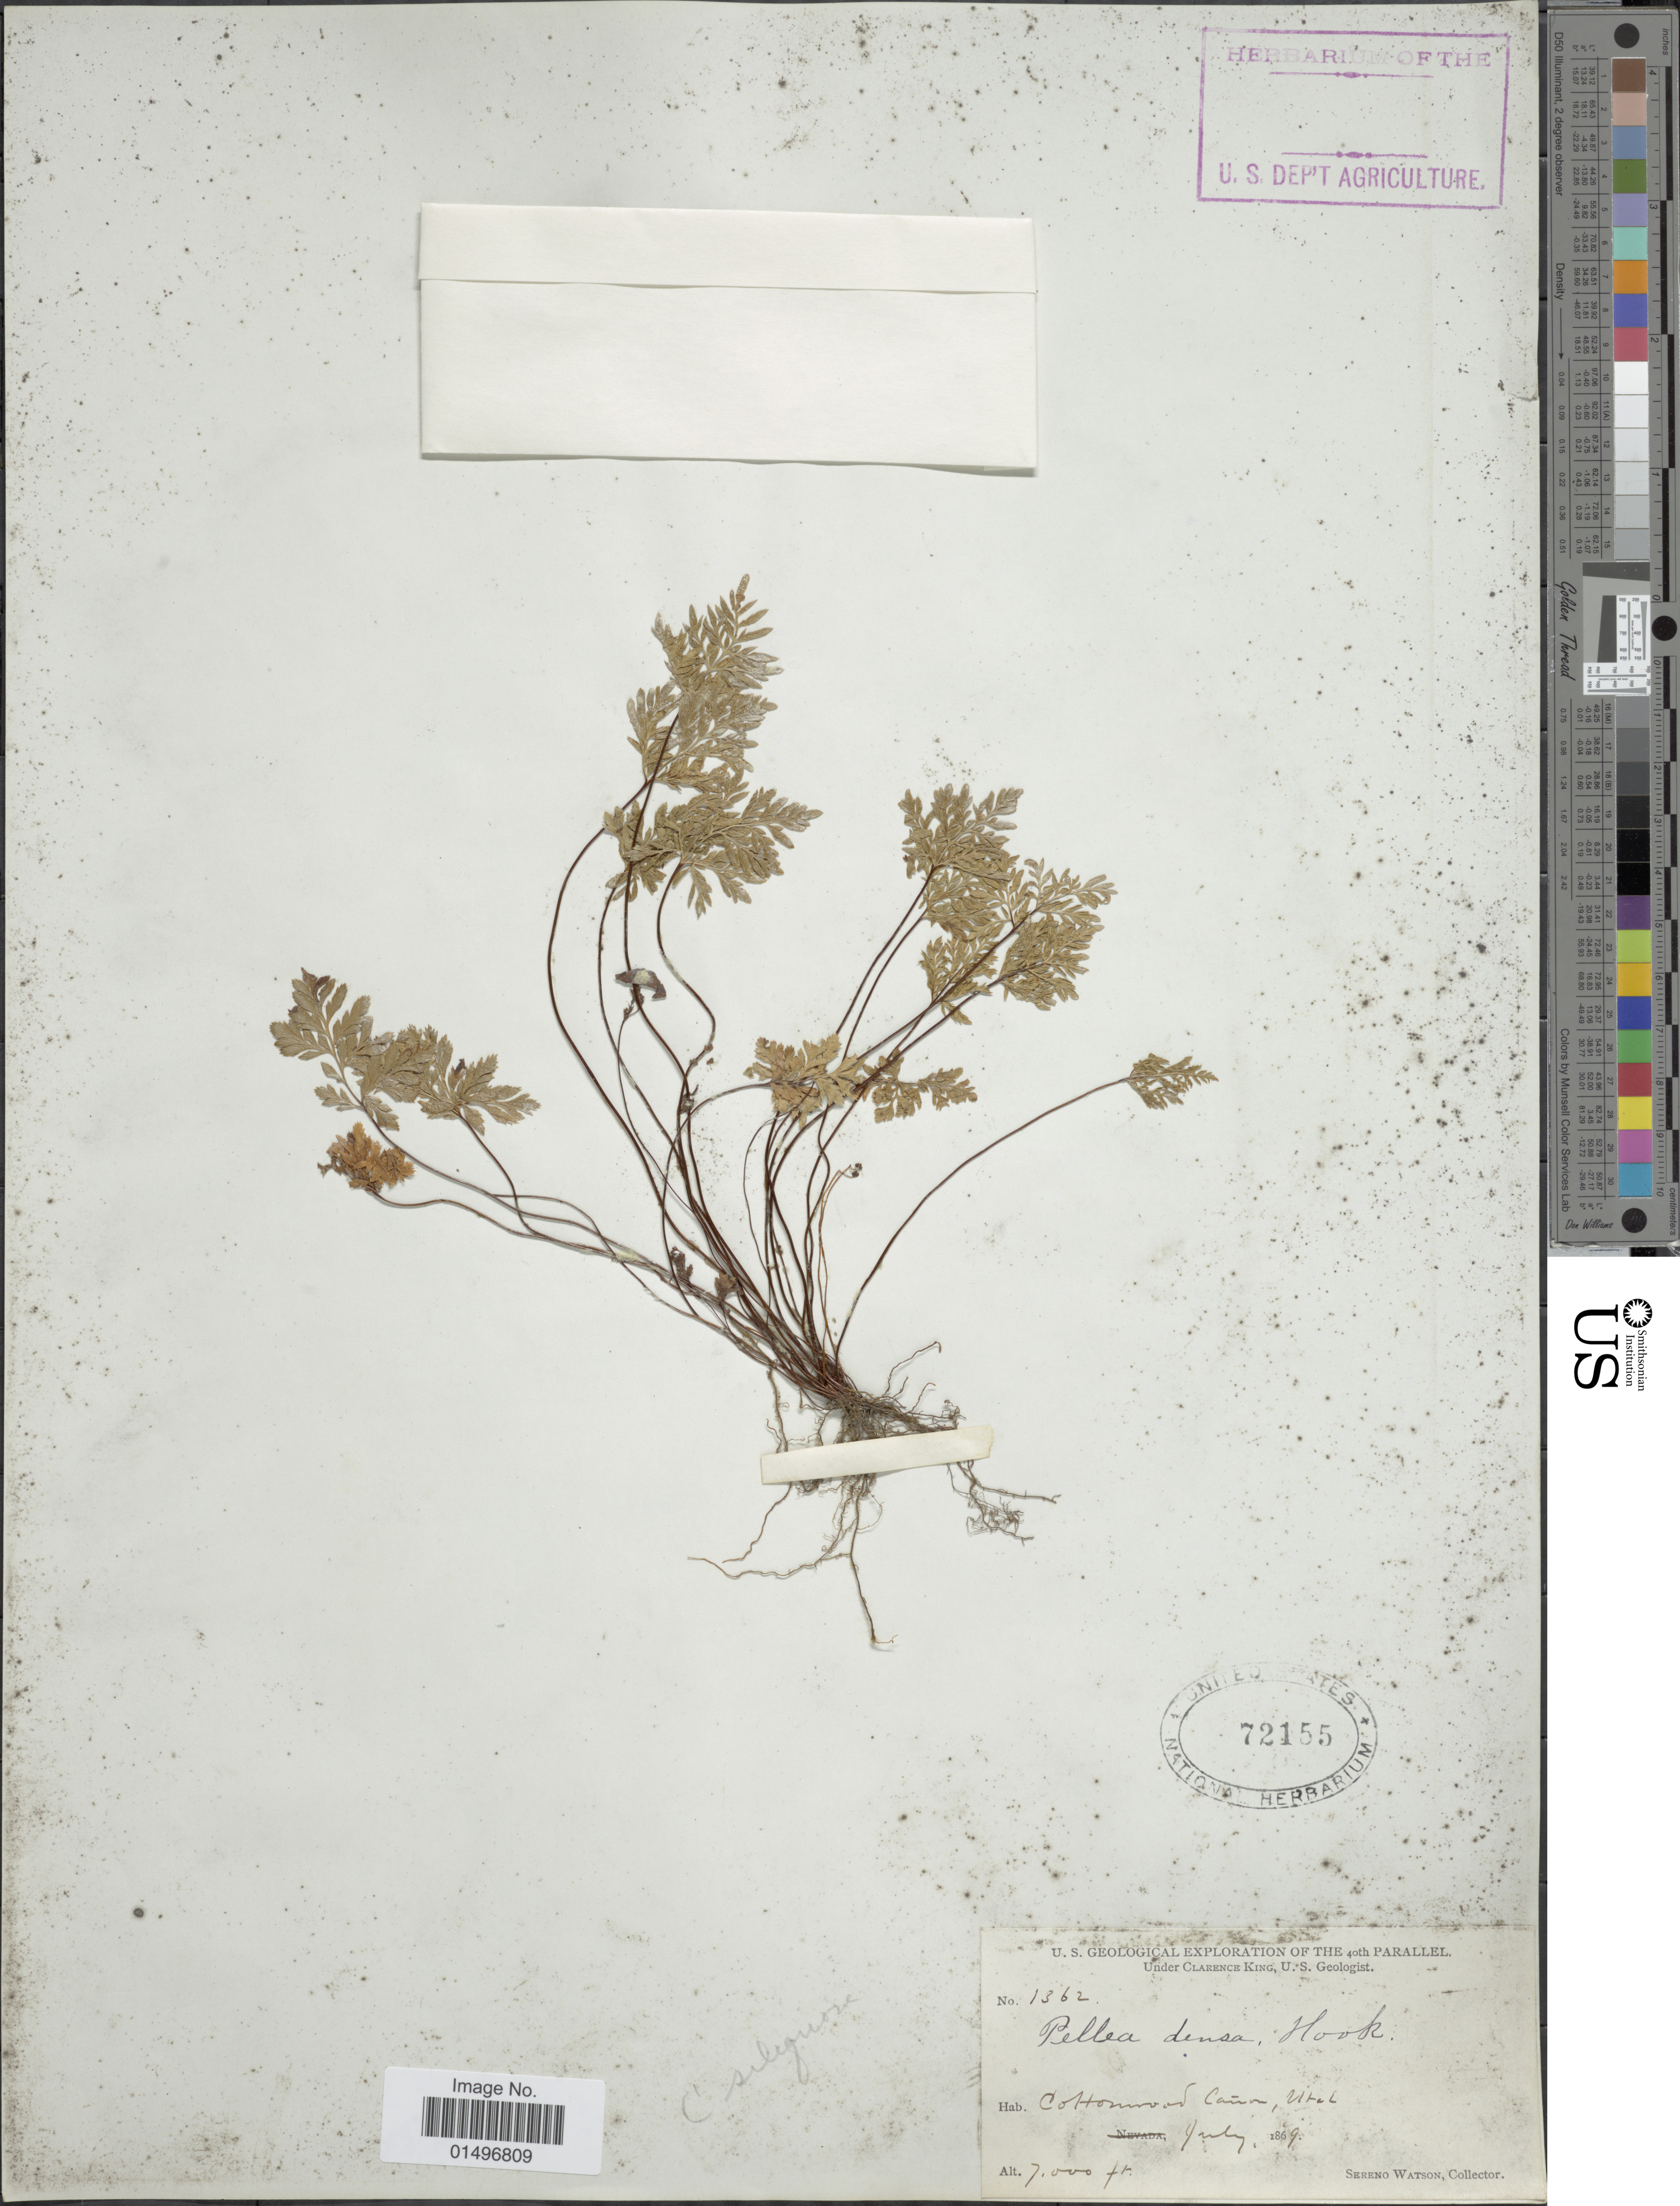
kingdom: Plantae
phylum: Tracheophyta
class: Polypodiopsida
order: Polypodiales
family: Pteridaceae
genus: Aspidotis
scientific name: Aspidotis densa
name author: (Brack.) Lellinger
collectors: S. Watson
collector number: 1362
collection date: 1869-07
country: United States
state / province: Utah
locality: Homewood Canon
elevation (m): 2134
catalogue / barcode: US 72155